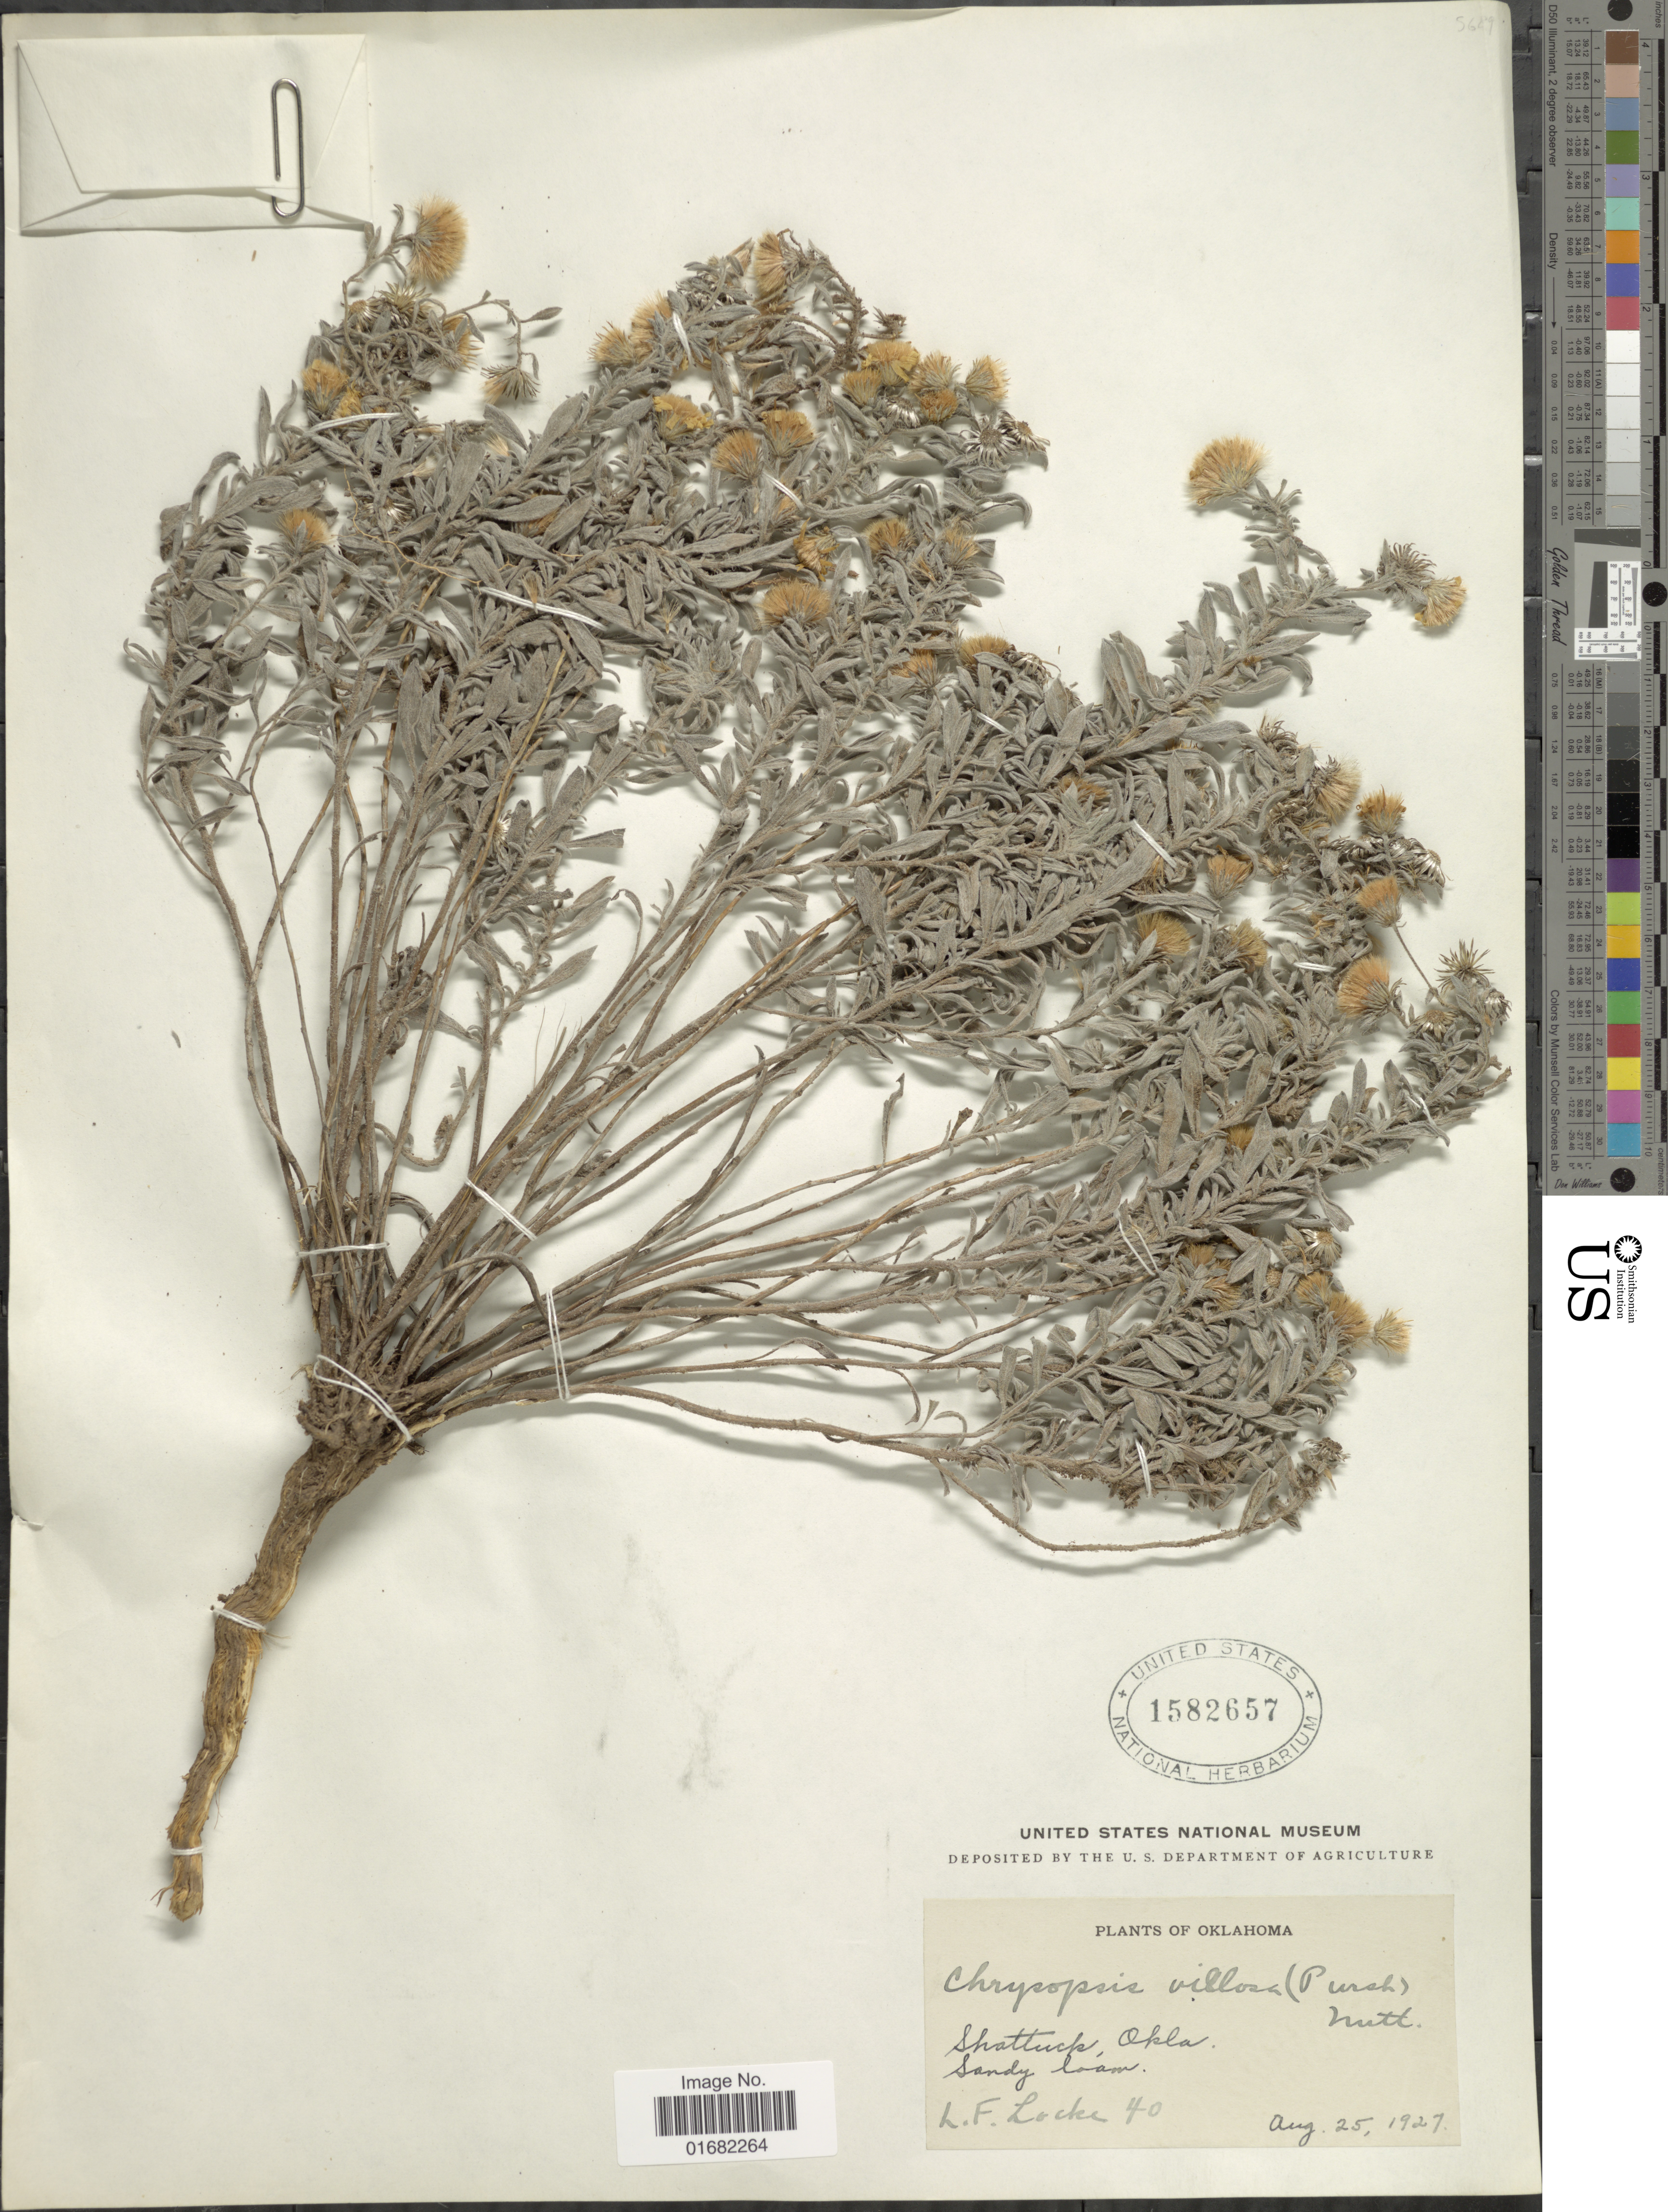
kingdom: Plantae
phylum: Tracheophyta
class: Magnoliopsida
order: Asterales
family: Asteraceae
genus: Heterotheca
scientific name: Heterotheca canescens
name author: (DC.) Shinners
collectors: L. Locke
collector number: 40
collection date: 1927-08-25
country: United States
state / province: Oklahoma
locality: Shattuck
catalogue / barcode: US 1582657